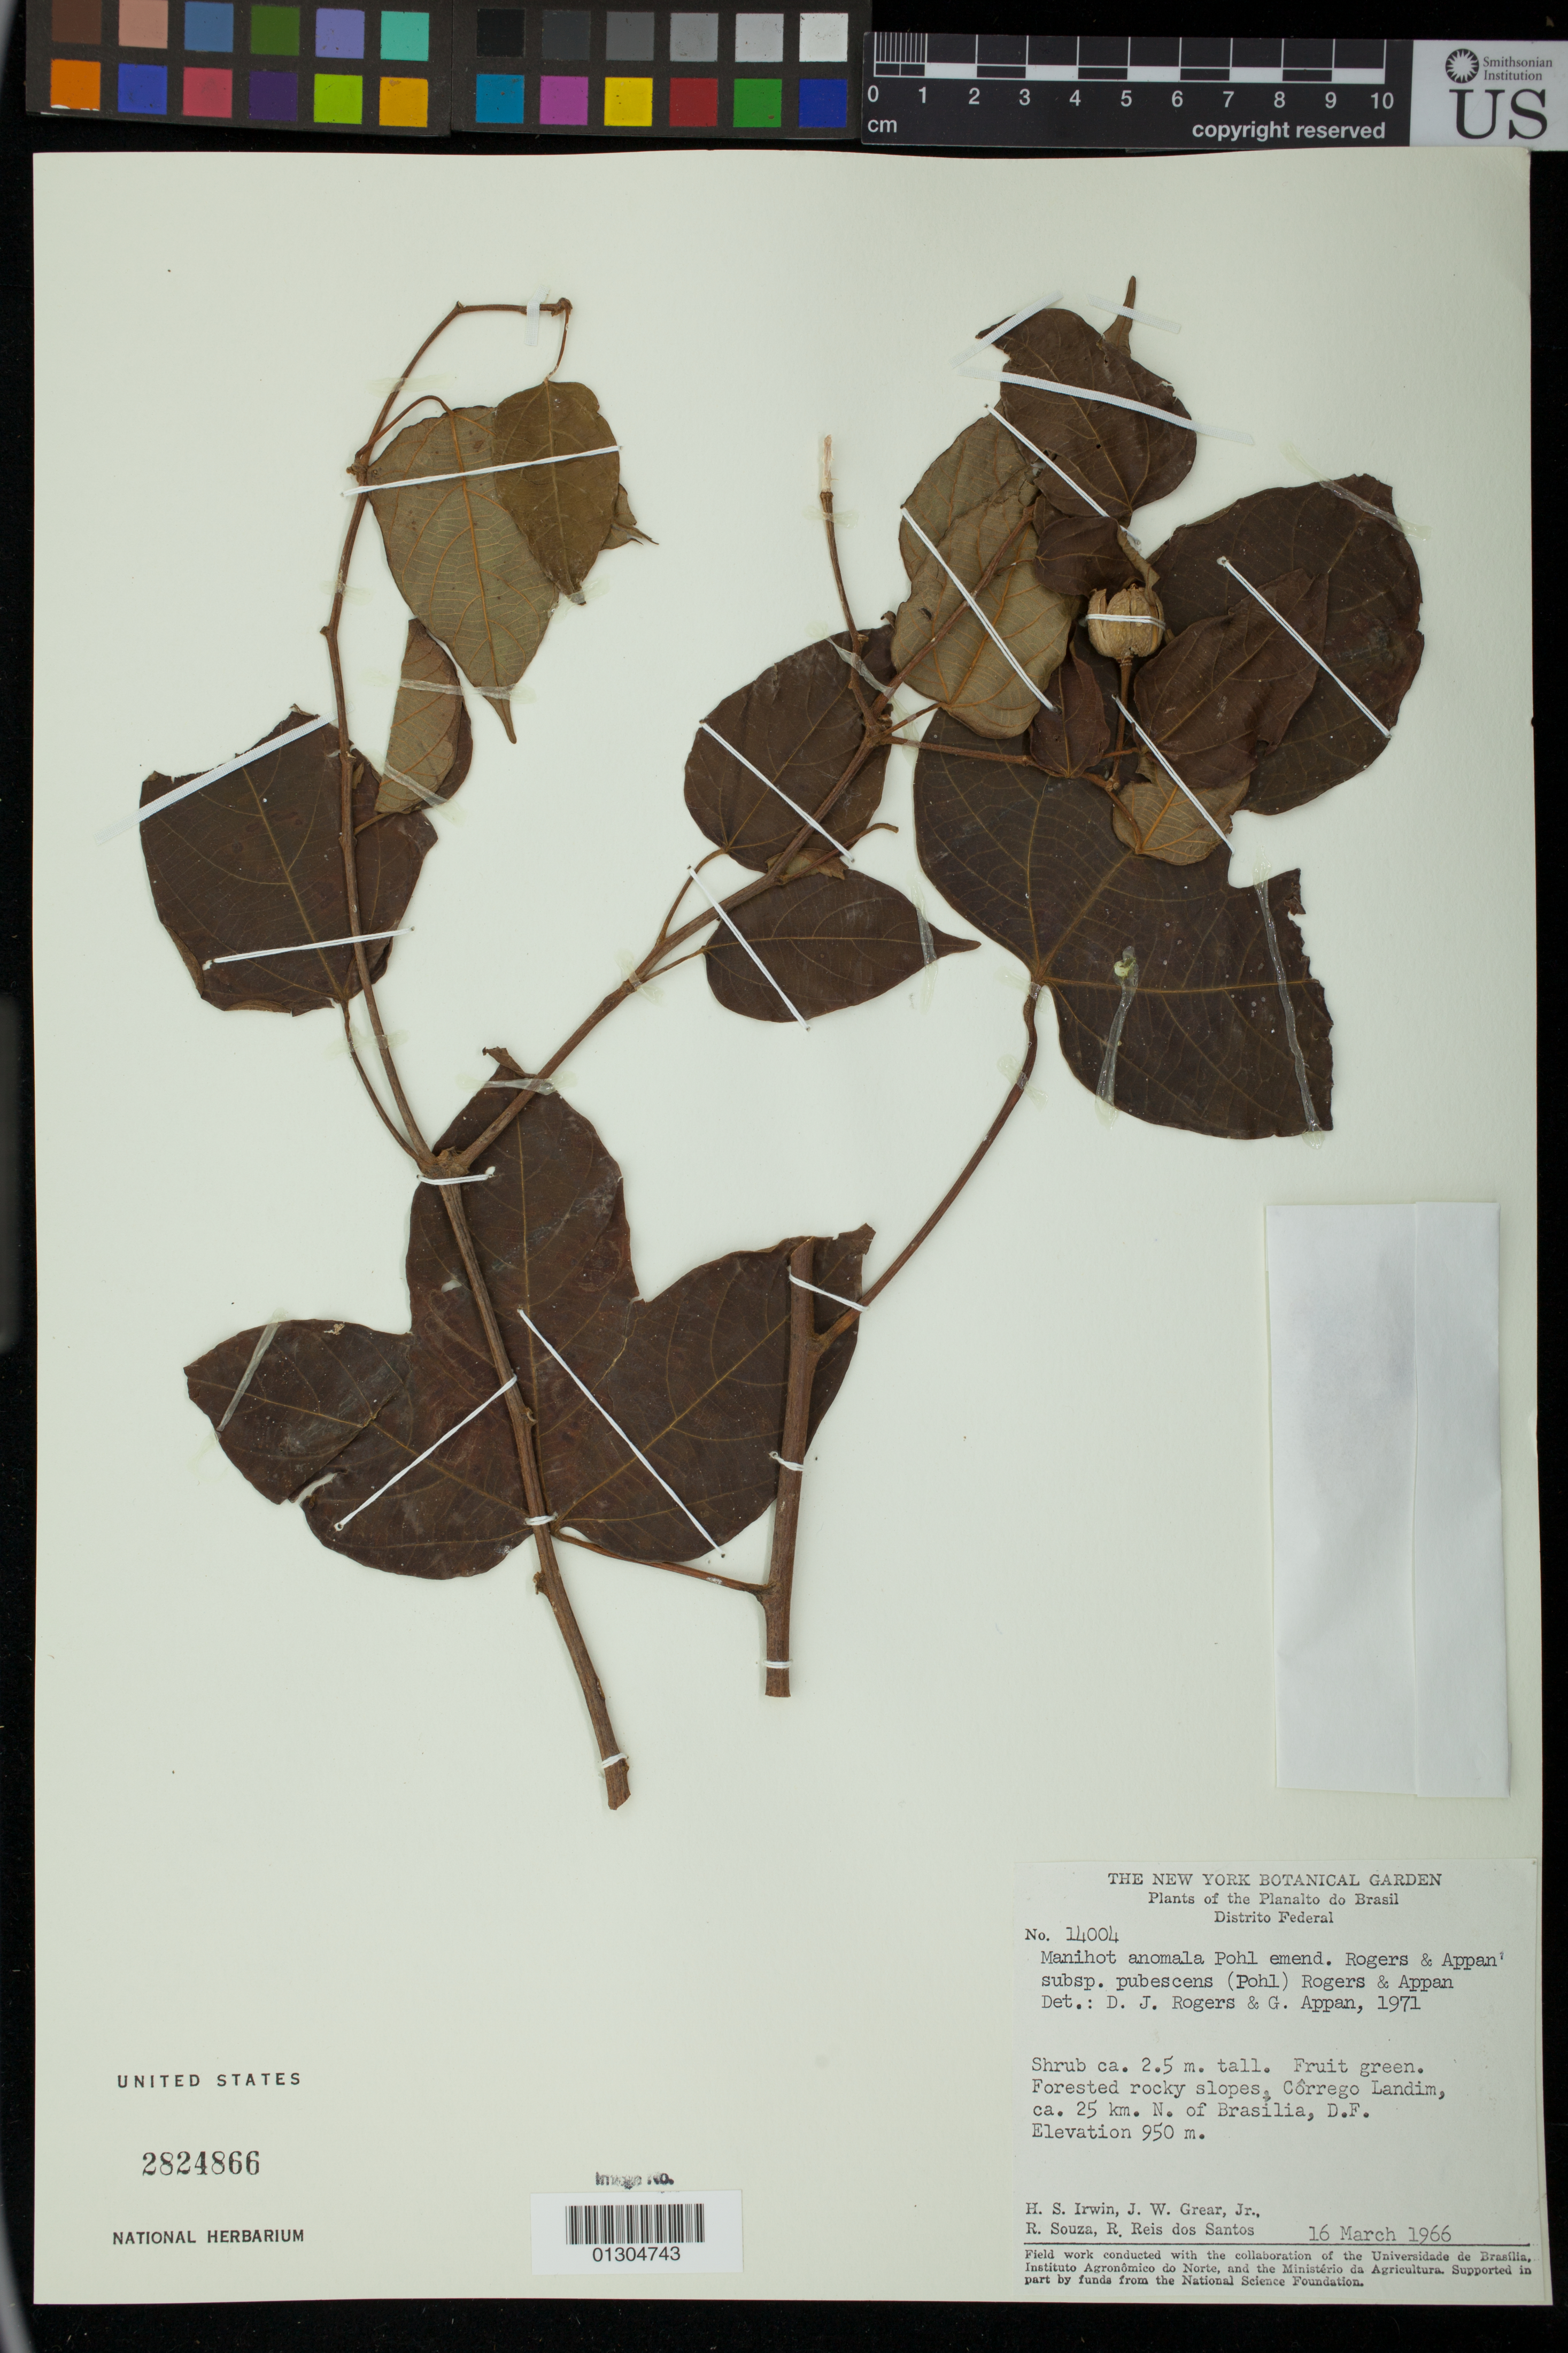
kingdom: Plantae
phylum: Tracheophyta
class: Magnoliopsida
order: Malpighiales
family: Euphorbiaceae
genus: Manihot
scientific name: Manihot anomala subsp. pubescens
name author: (Pohl) D.J. Rogers & Appan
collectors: H. Irwin, J. W. Grear, R. Souza & R. Reis dos Santos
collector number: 14004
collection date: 1966-03-16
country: Brazil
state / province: Distrito Federal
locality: Côrrego Landim, ca. 25 km N of Brasilia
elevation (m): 950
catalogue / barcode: US 2824866